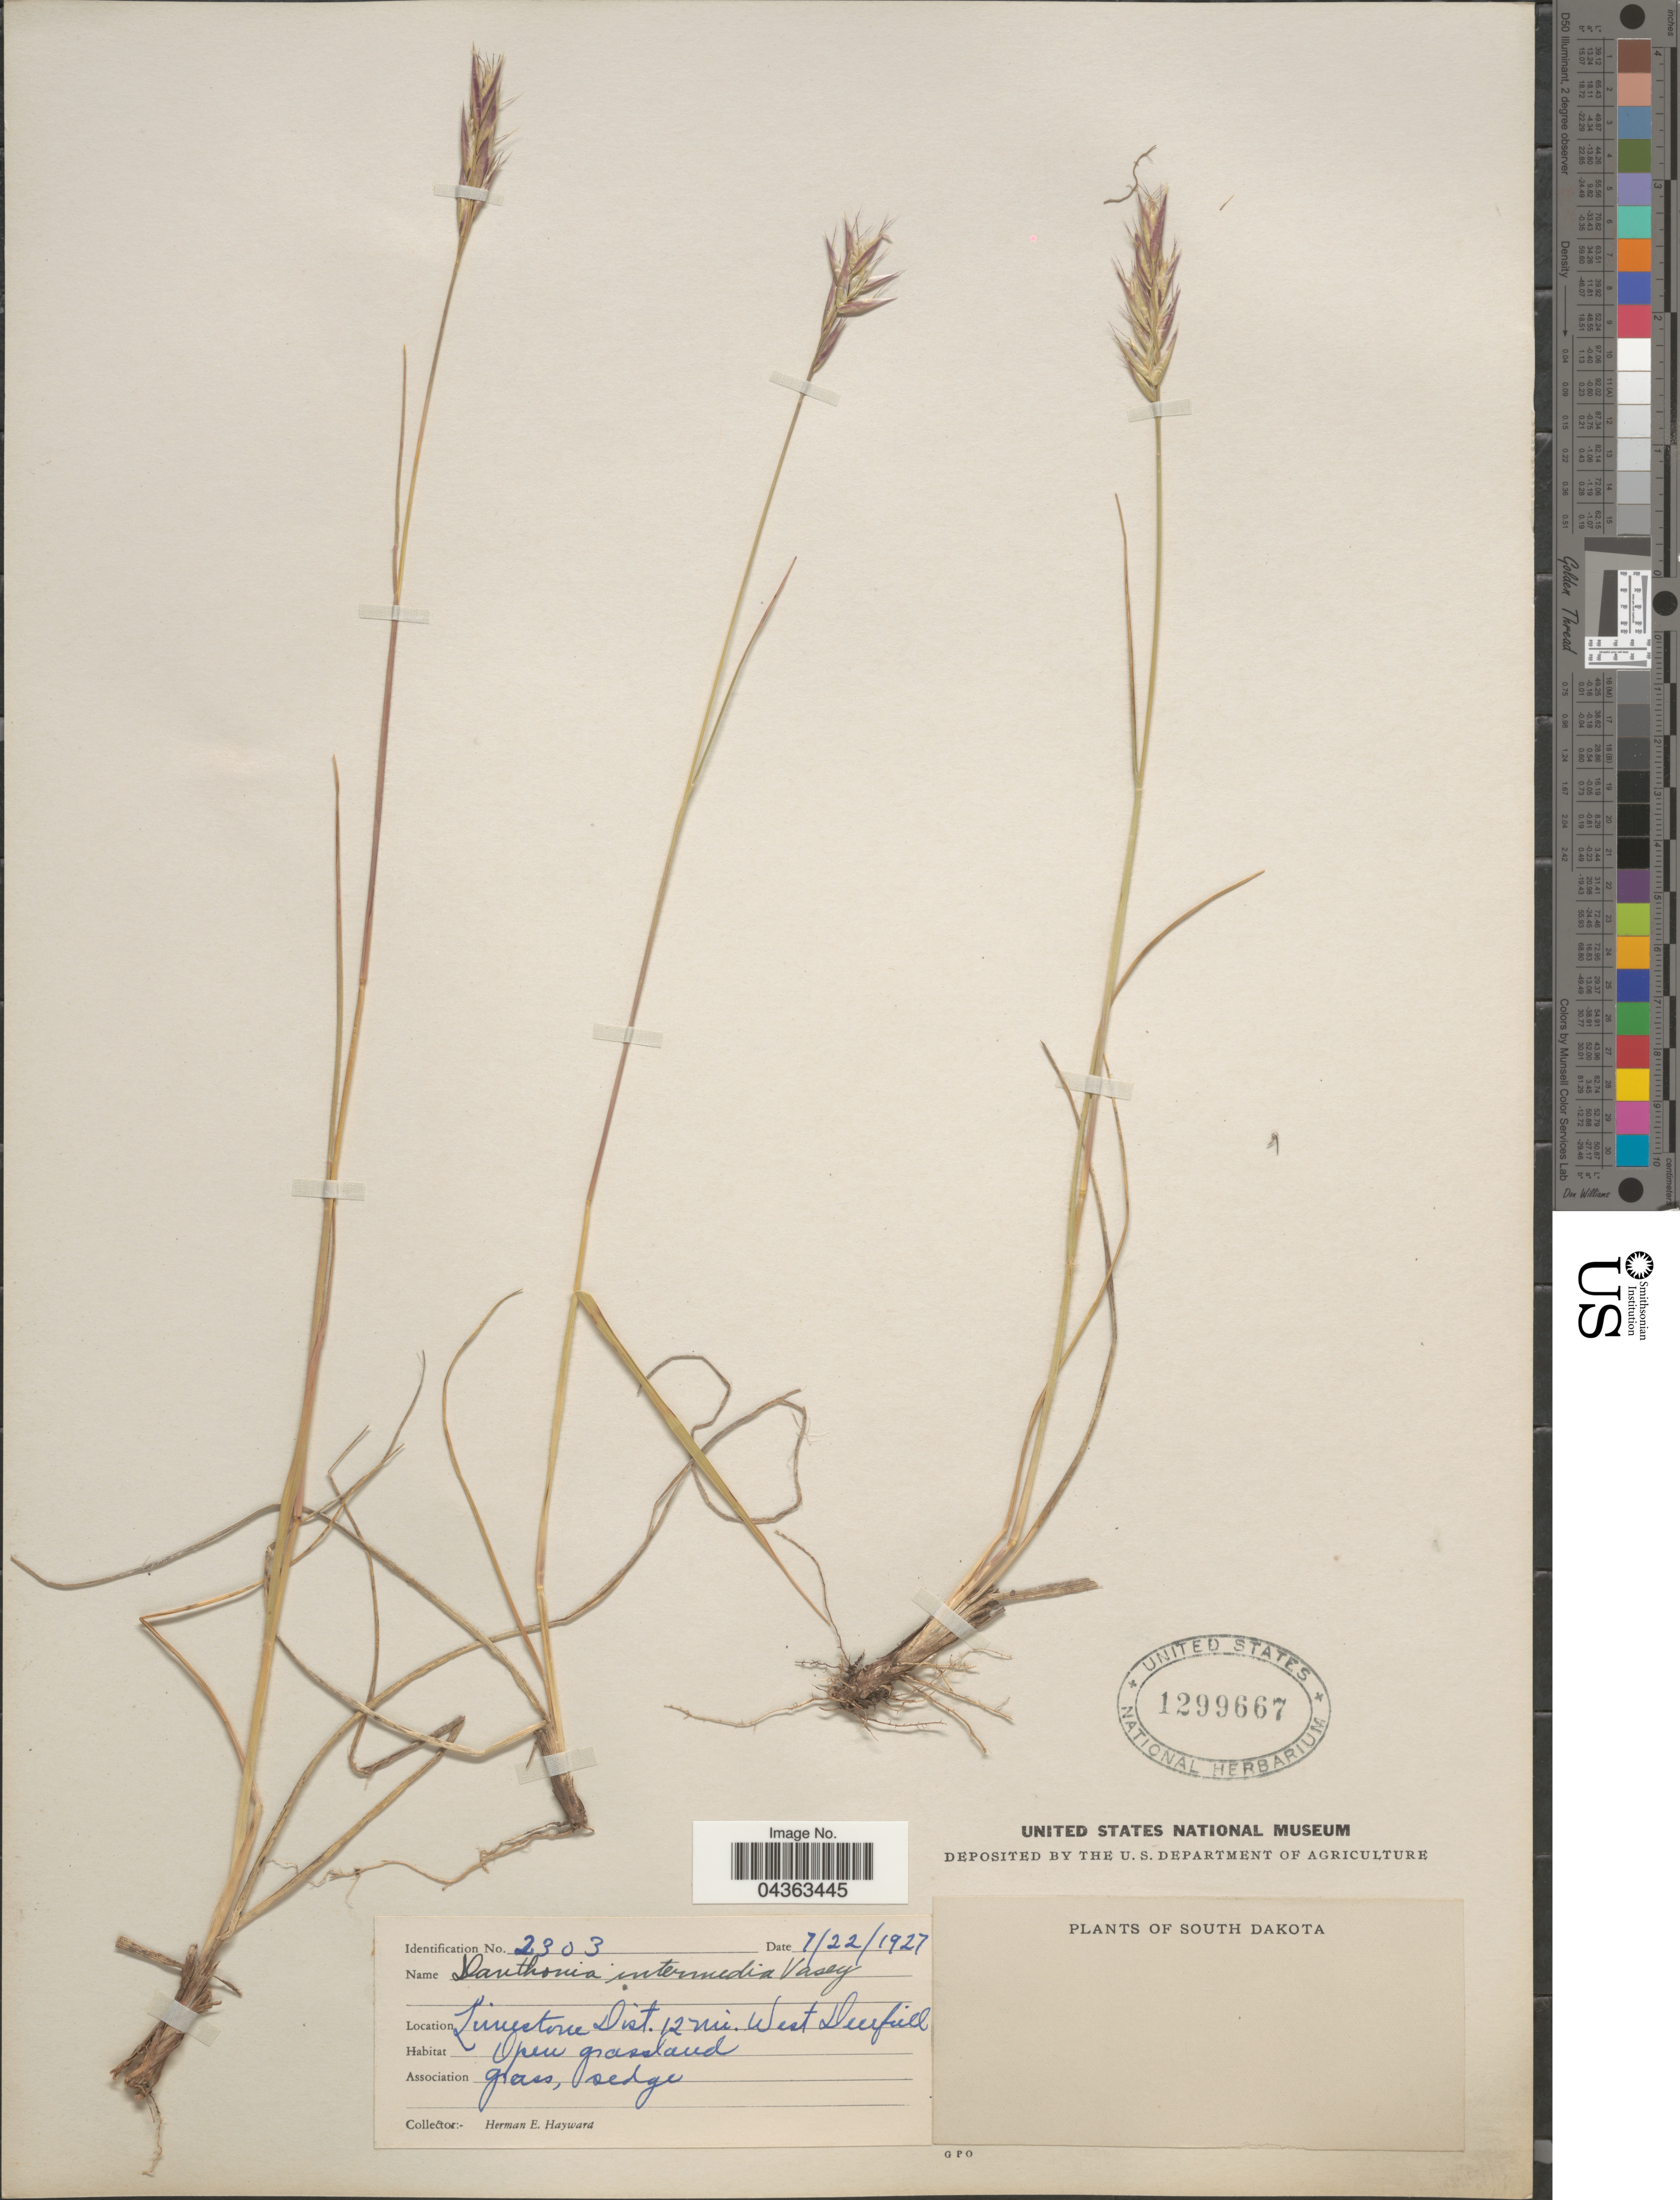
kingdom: Plantae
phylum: Tracheophyta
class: Liliopsida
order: Poales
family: Poaceae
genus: Danthonia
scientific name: Danthonia intermedia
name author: Vasey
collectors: H. Hayward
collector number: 2303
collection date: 1927-07-22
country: United States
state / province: South Dakota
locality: Limestone Dist. 12 mi. West Deerfield.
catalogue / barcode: US 1299667